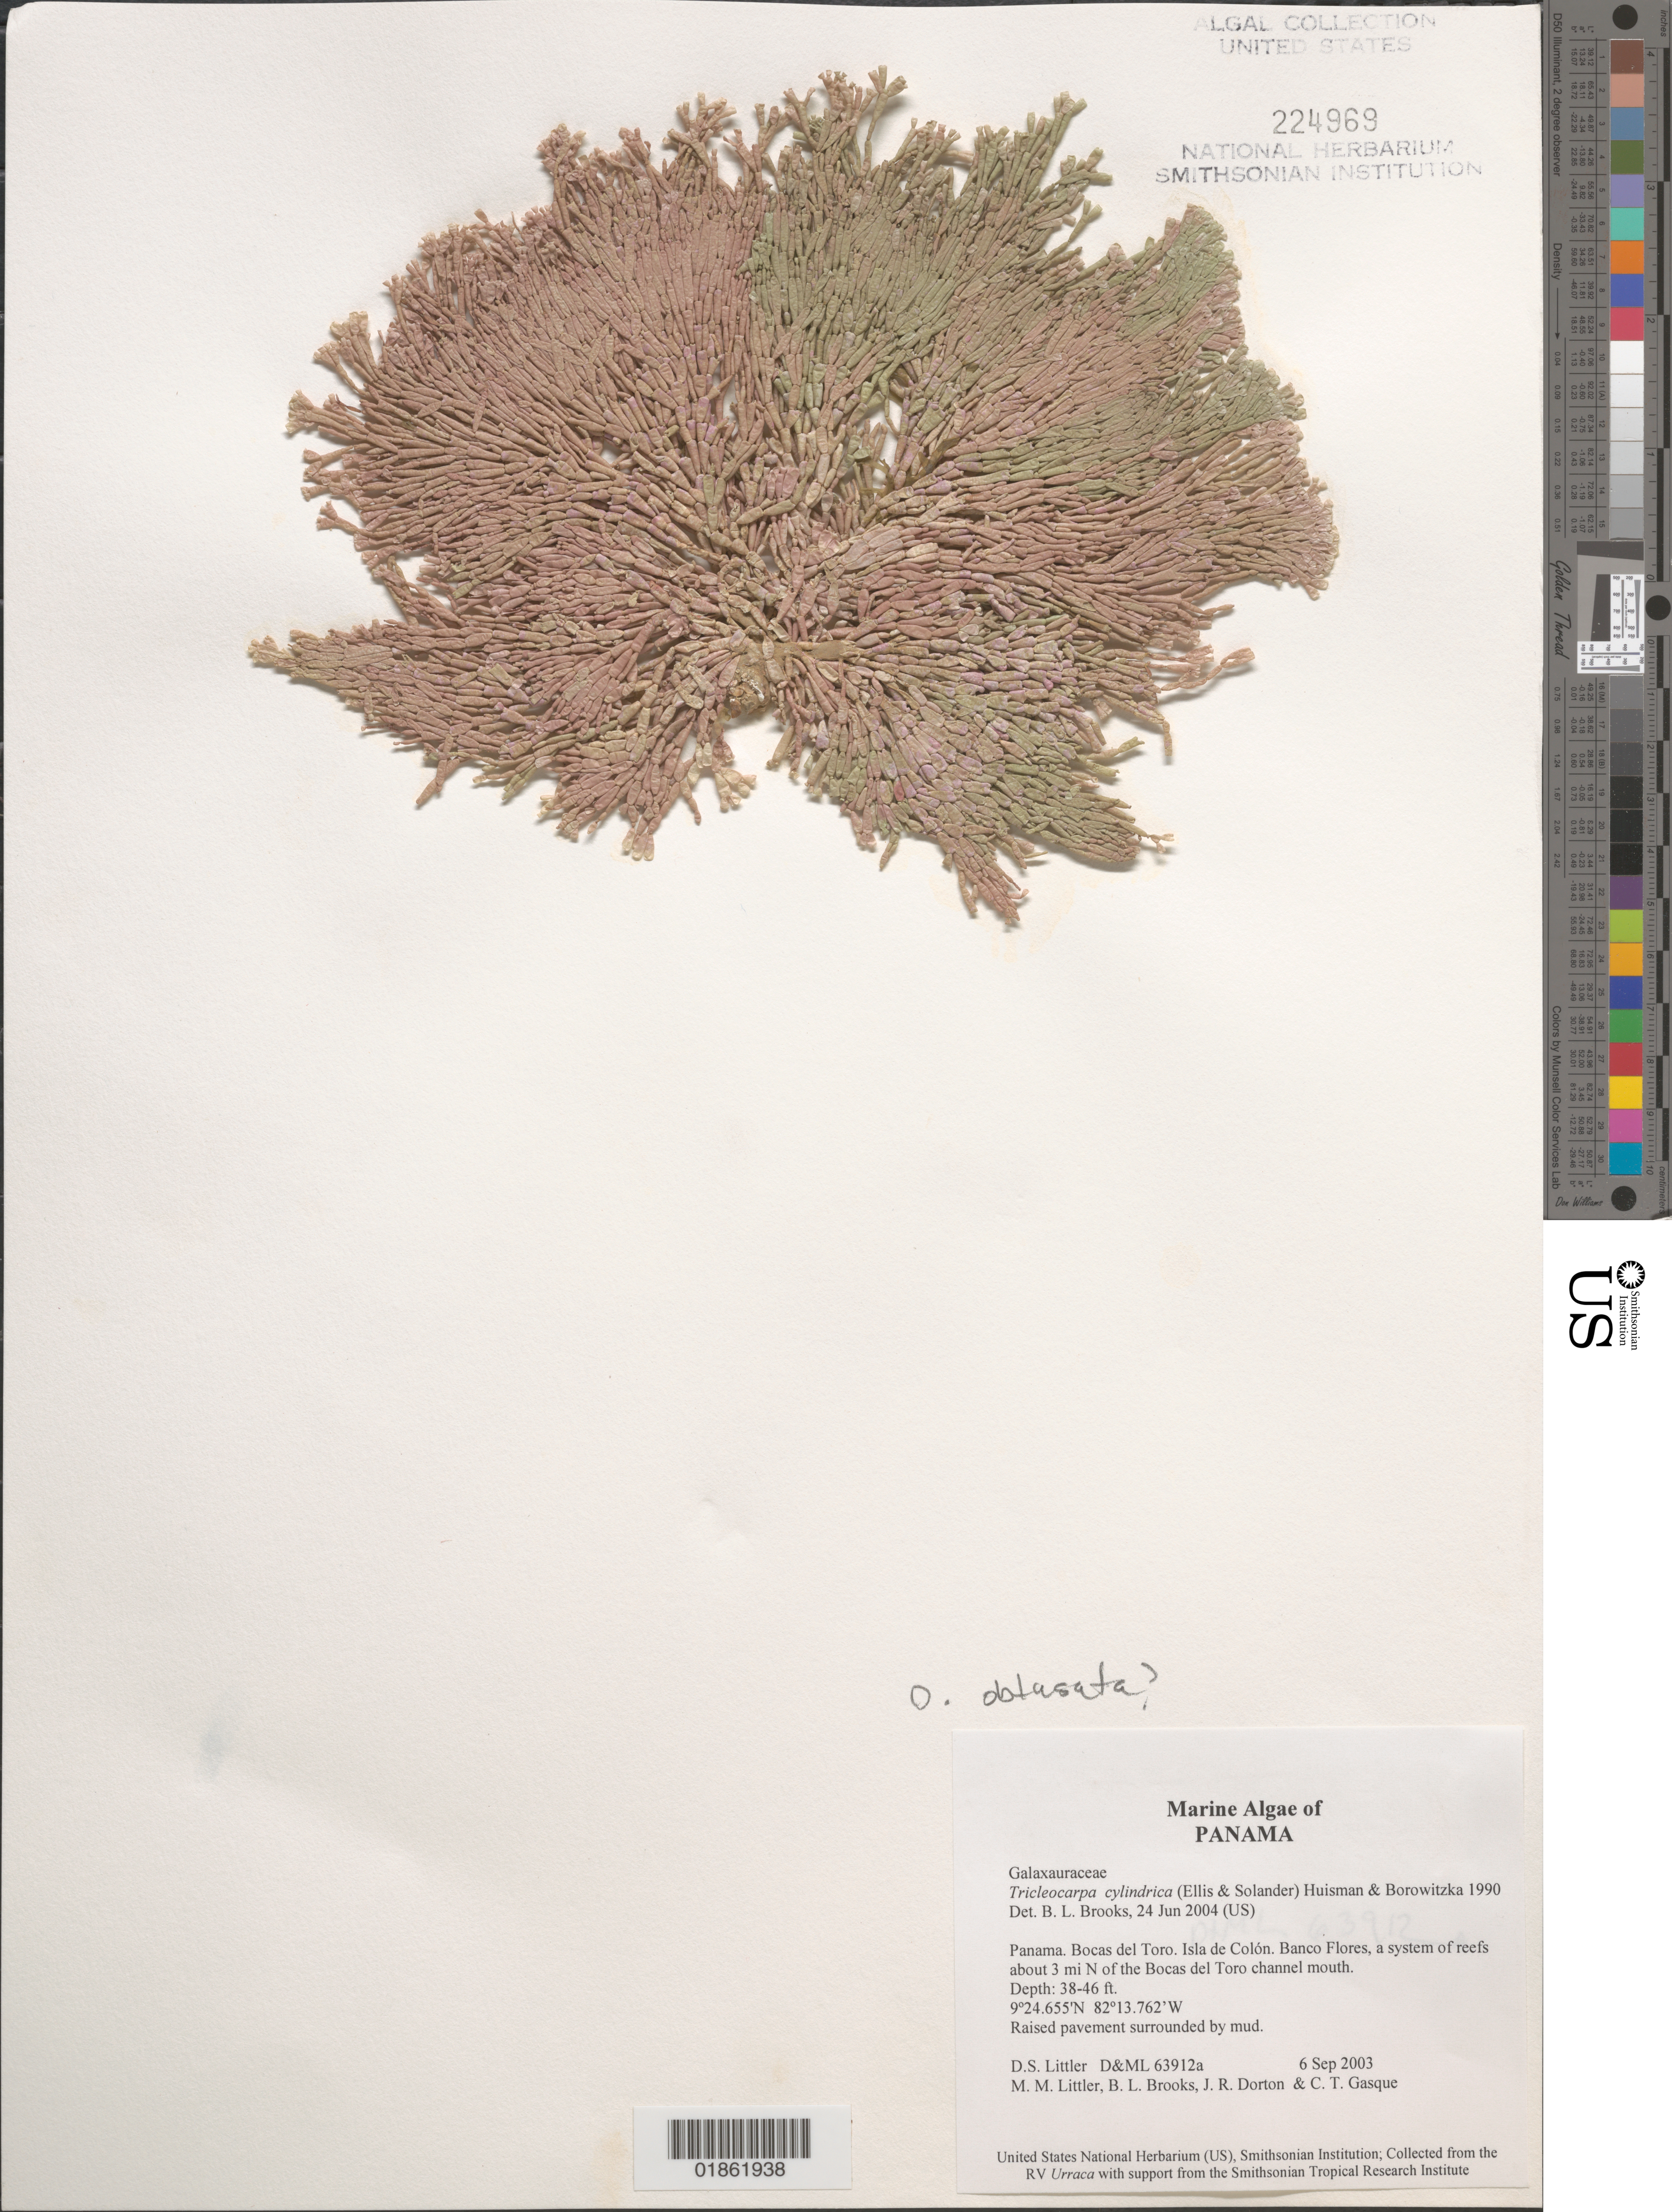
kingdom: Plantae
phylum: Rhodophyta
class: Florideophyceae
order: Nemaliales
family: Galaxauraceae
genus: Tricleocarpa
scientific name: Tricleocarpa sp.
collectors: M. M. Littler, D. S. Littler & B. Brooks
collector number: D&ML 63912a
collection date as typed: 07 Sep 2003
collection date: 2003-09-07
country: Panama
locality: Banco Flores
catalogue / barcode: US 224969